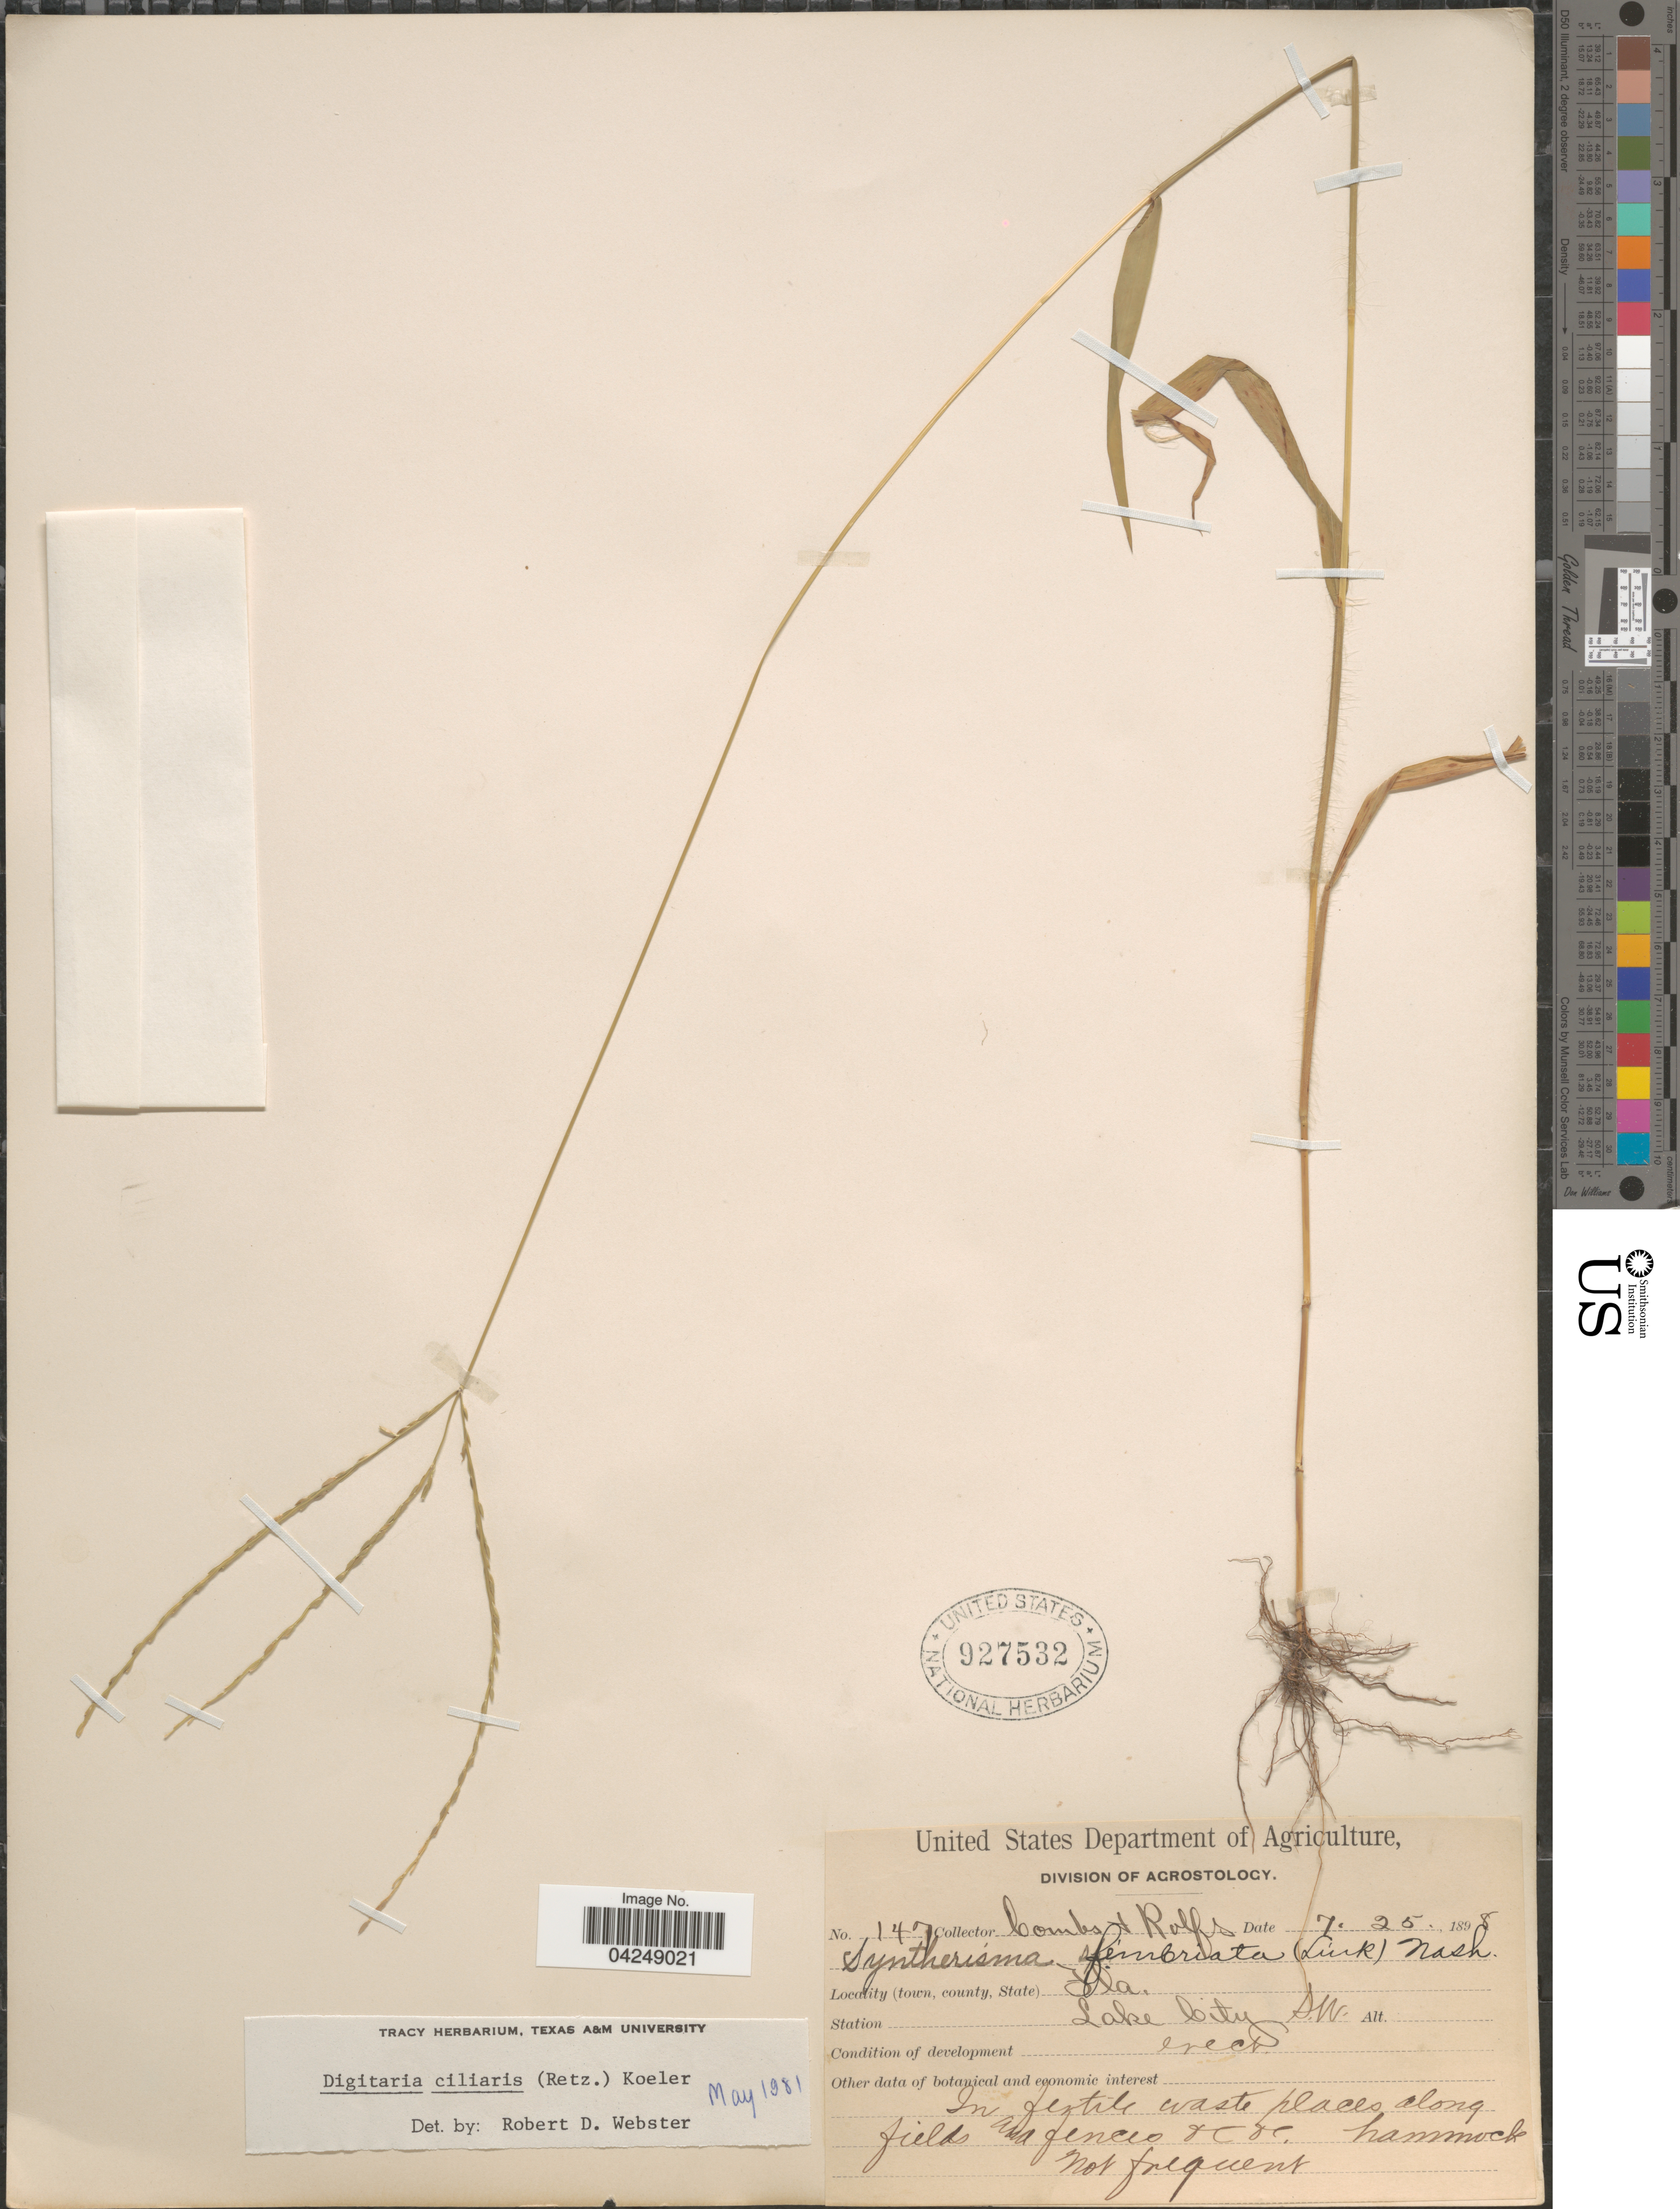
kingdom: Plantae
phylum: Tracheophyta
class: Liliopsida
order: Poales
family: Poaceae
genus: Digitaria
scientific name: Digitaria ciliaris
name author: (Retz.) Koeler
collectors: -. Combs & Rolfs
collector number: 147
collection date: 1898-07-25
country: United States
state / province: Florida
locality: Station Lake City S.W.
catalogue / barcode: US 927532